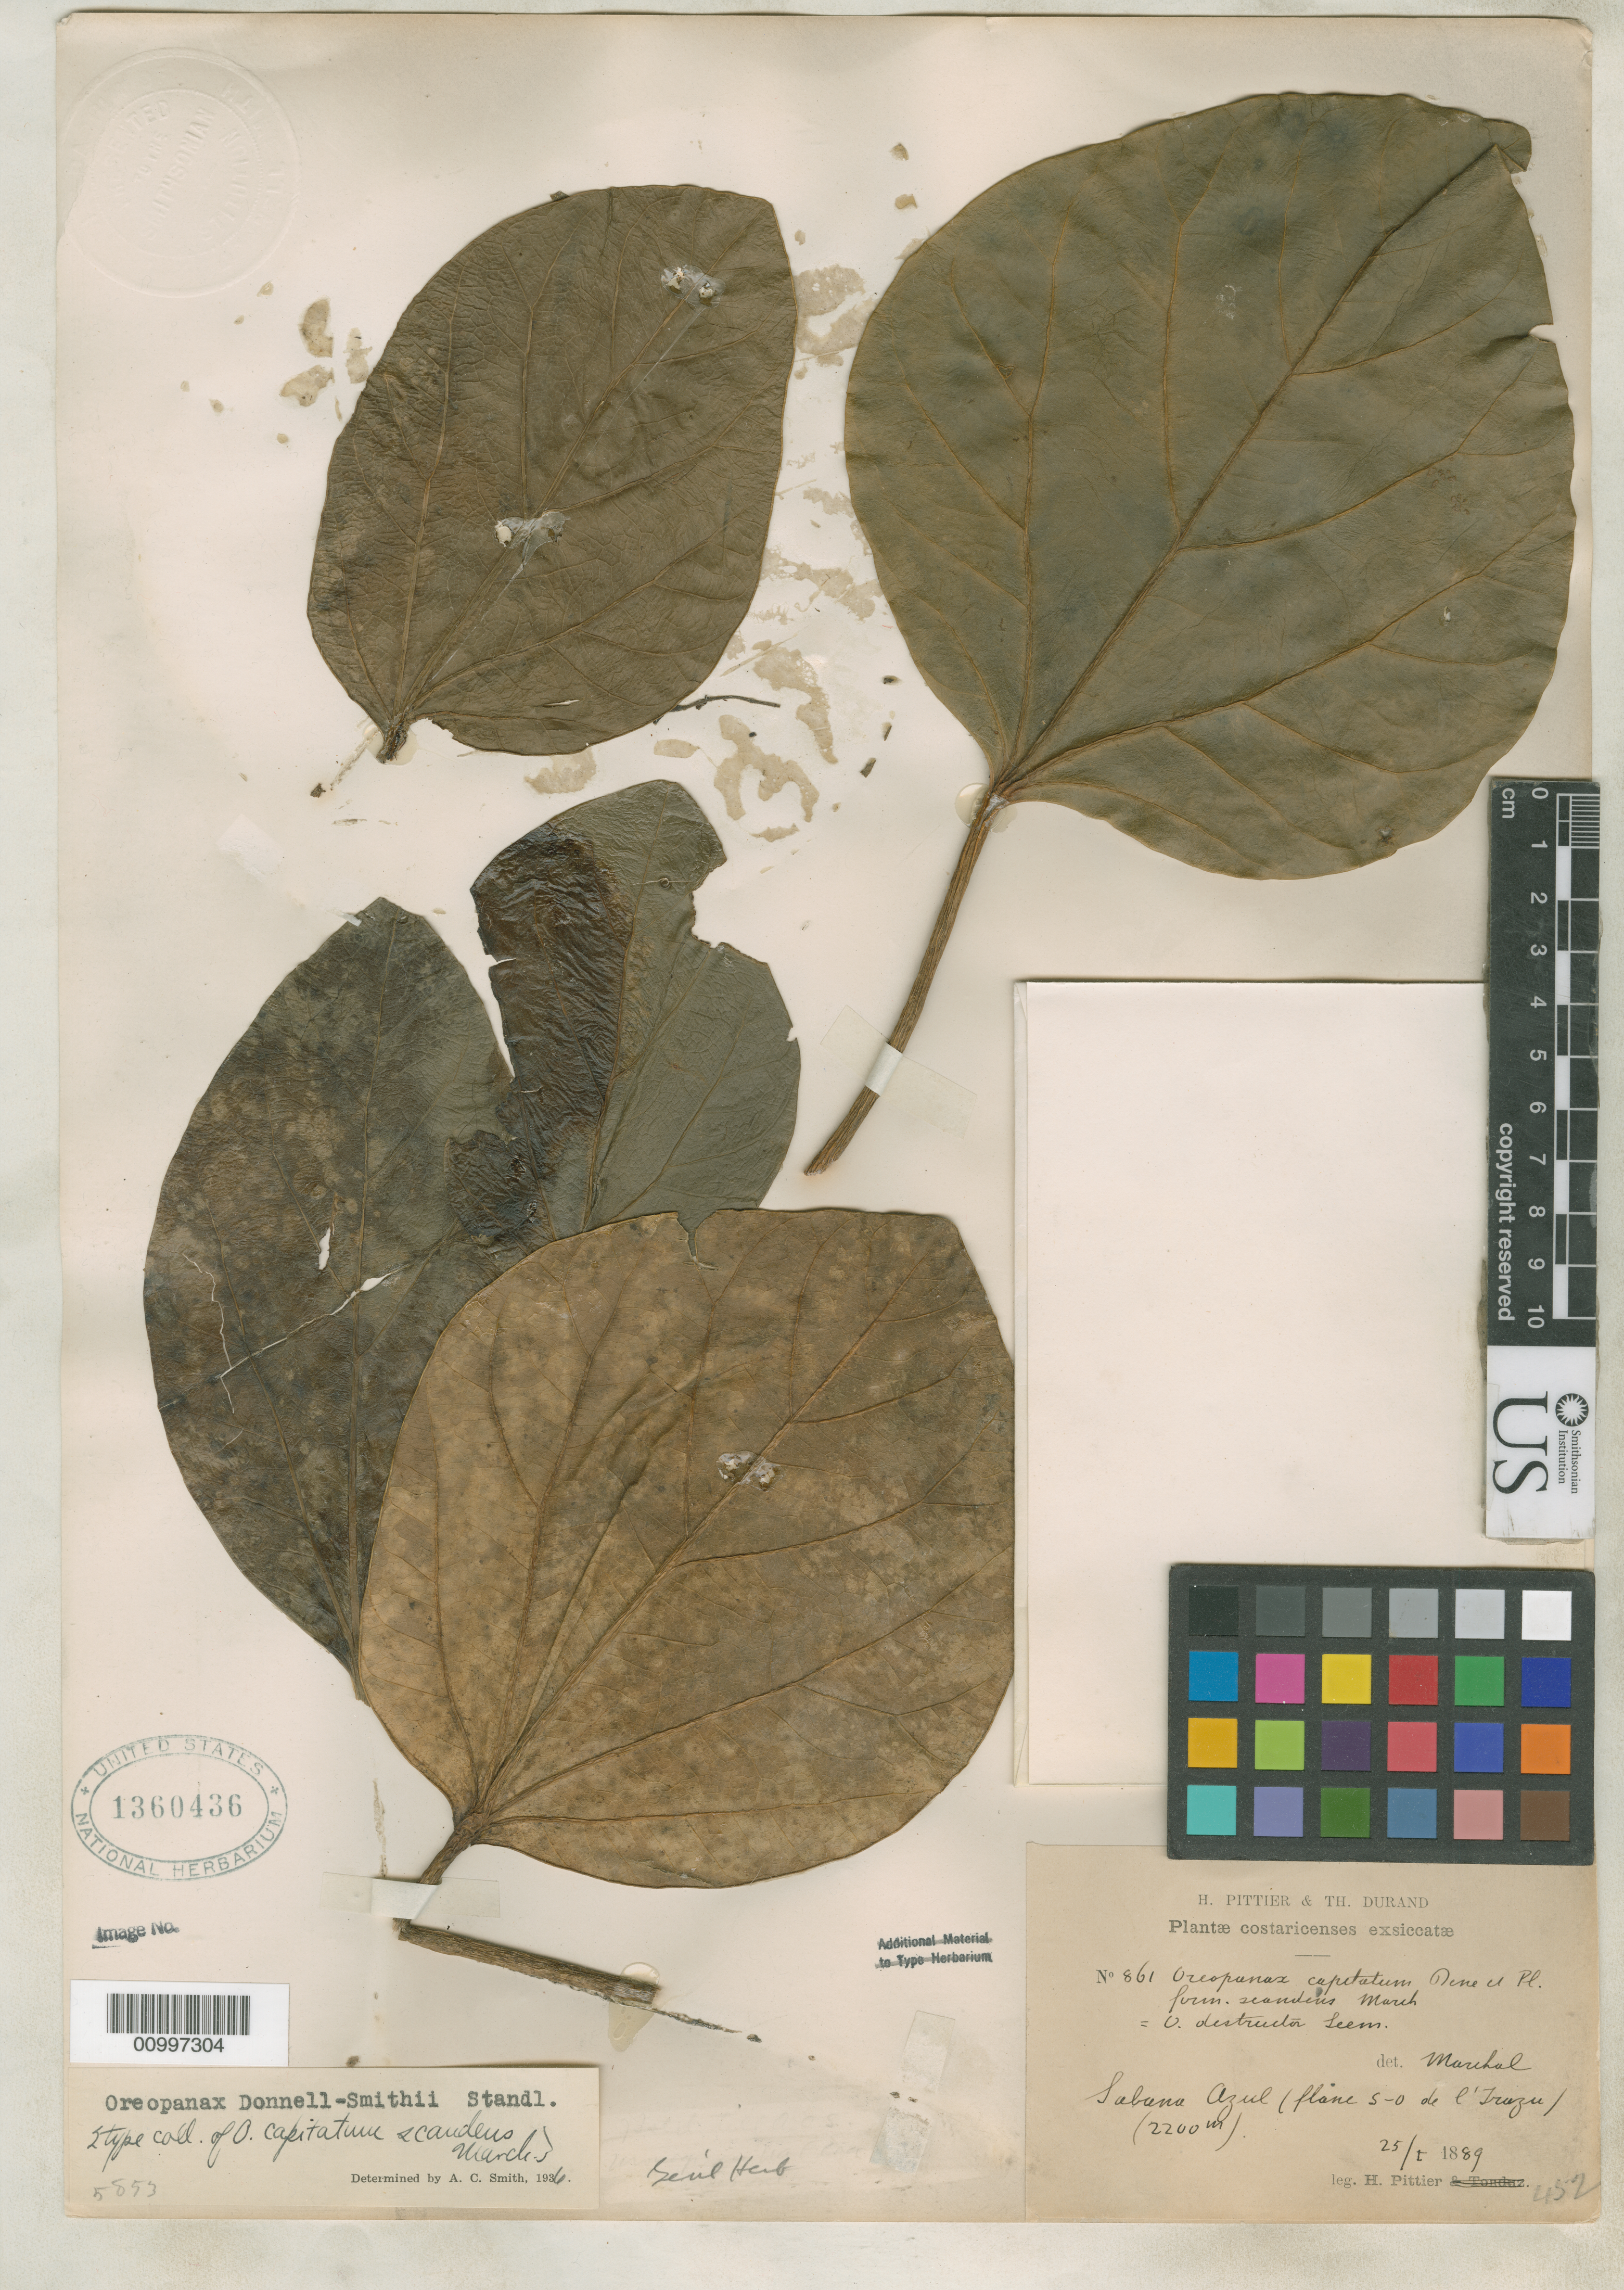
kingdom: Plantae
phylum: Tracheophyta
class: Magnoliopsida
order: Apiales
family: Araliaceae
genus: Oreopanax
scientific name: Oreopanax capitatum f. scandens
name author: Marchal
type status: Isotype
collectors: H. F. Pittier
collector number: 861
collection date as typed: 25 Jan 1889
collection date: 1889-01-25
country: Costa Rica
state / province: Cartago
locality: Sabana Azul (flane S-0 de l'Irazu).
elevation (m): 2200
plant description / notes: From the herbarium of J. Donnell Smith.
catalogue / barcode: US 1360436